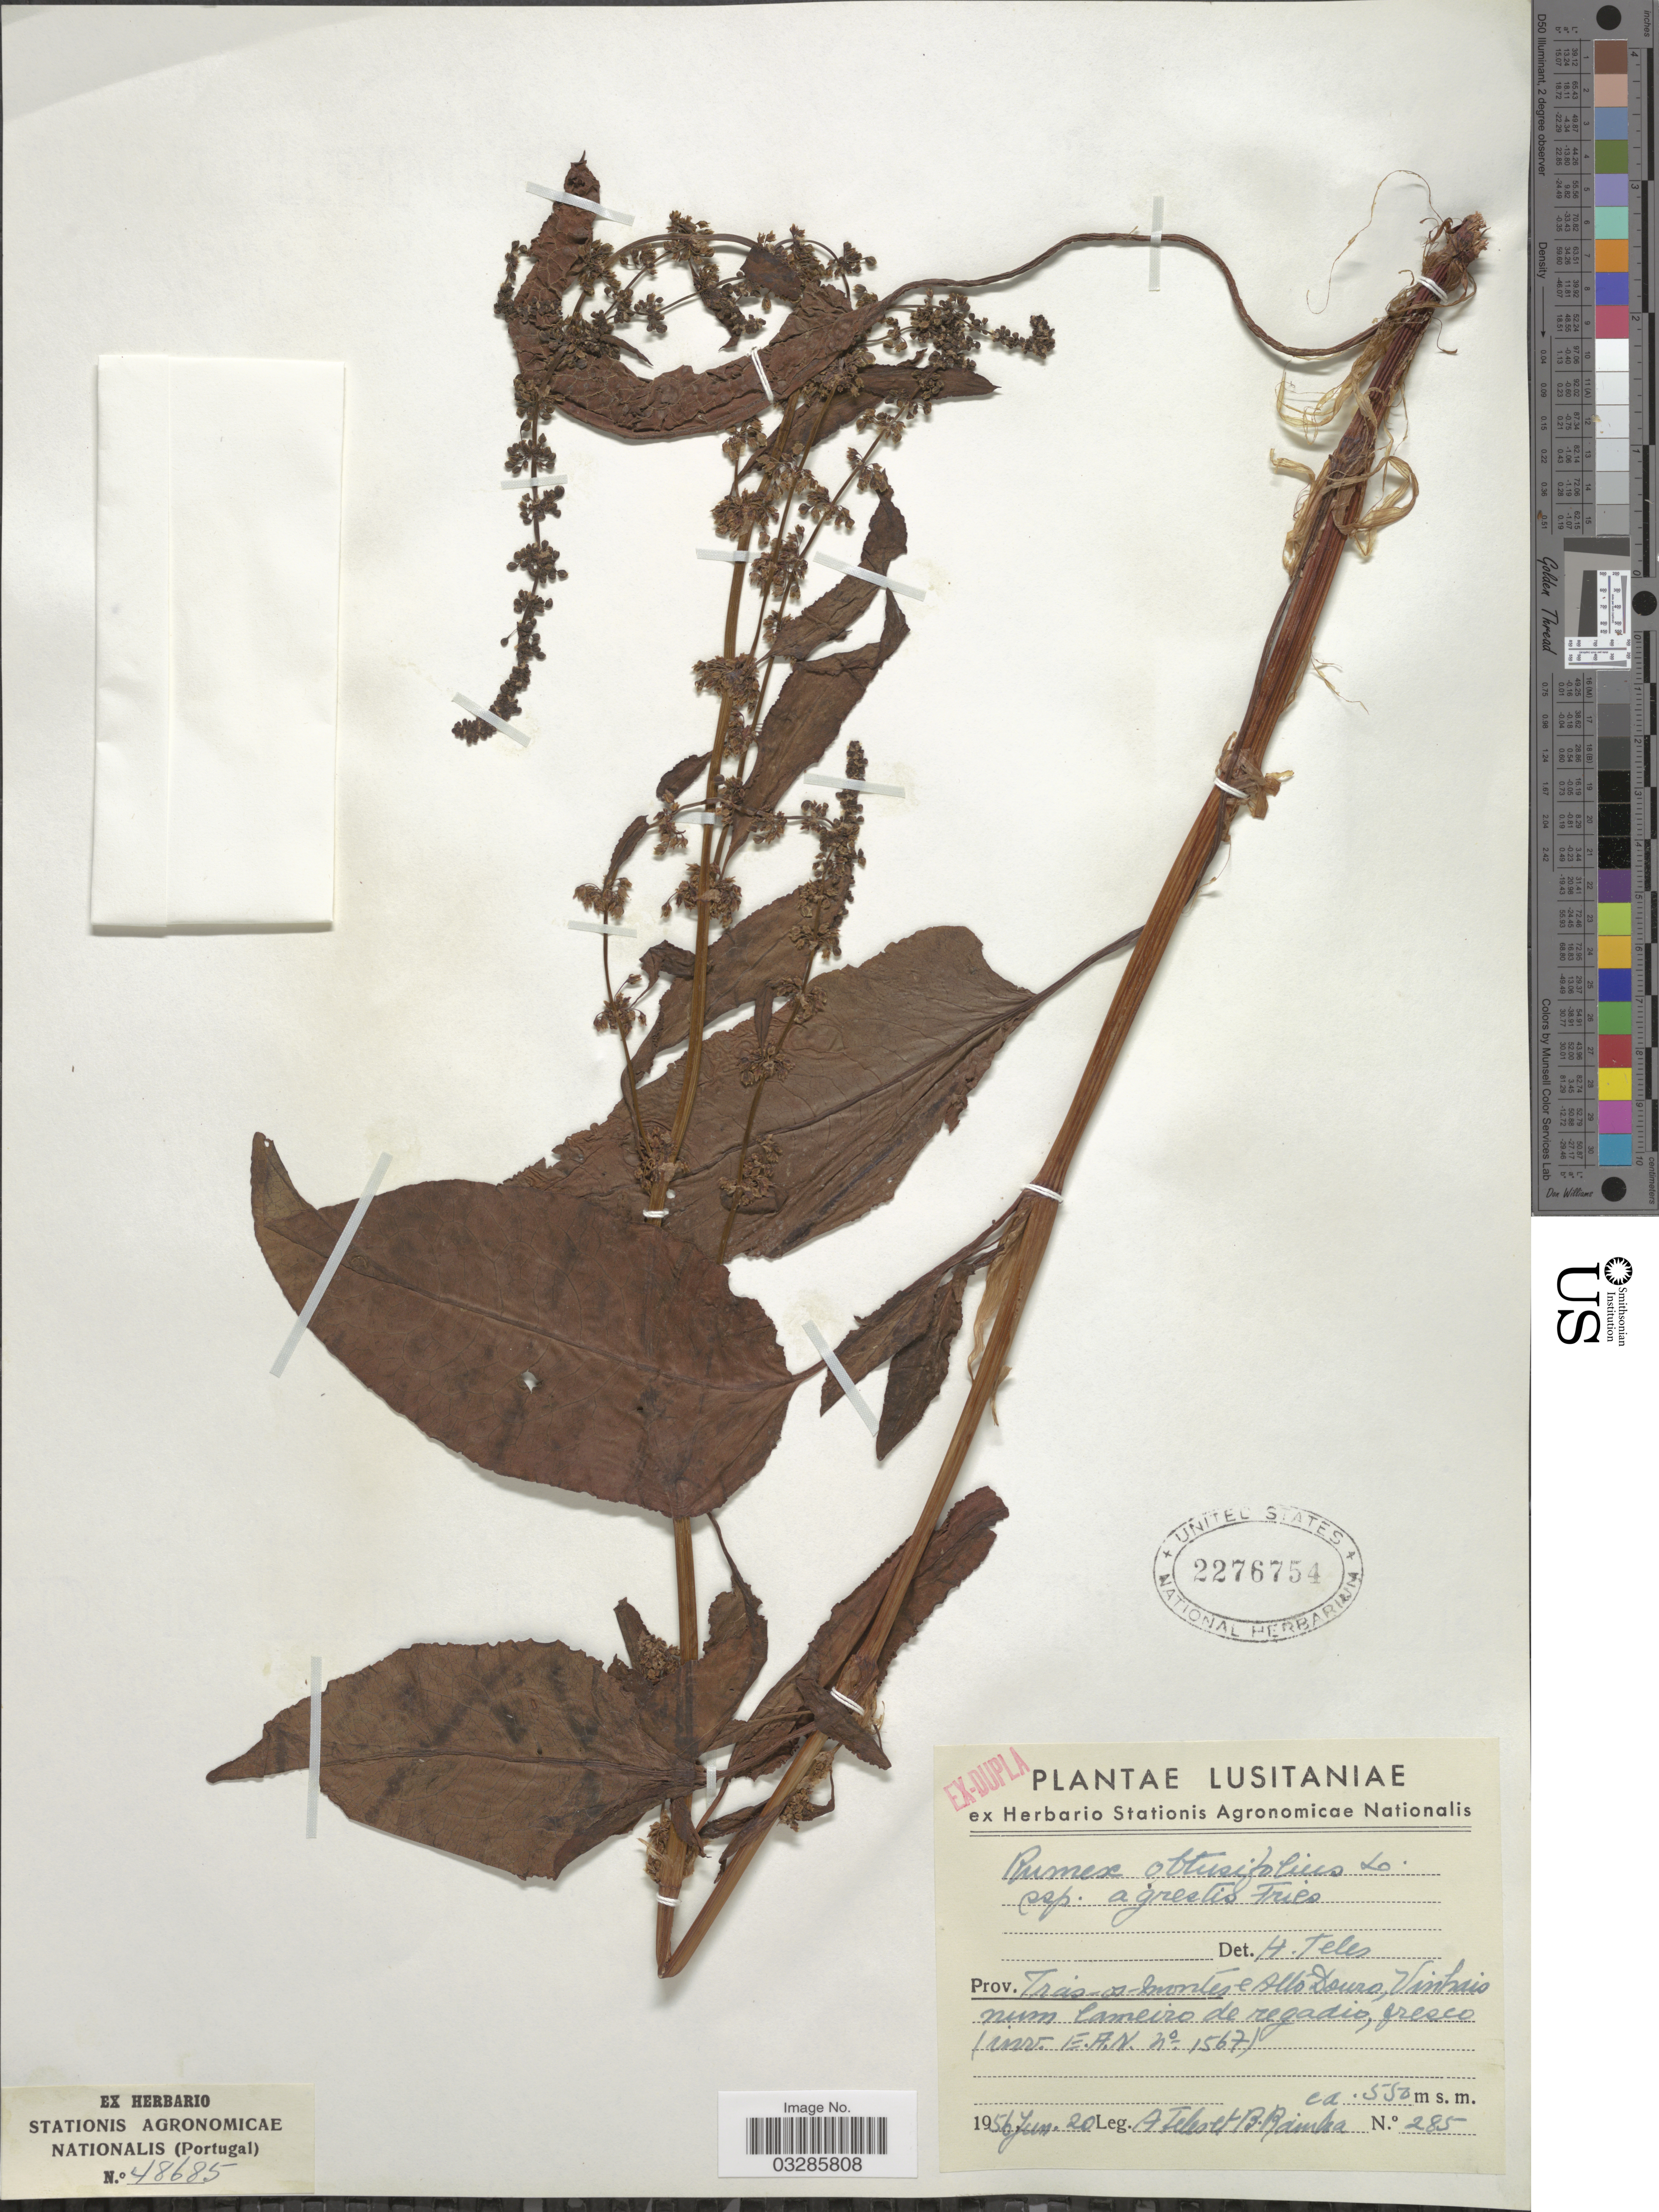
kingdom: Plantae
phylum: Tracheophyta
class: Magnoliopsida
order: Caryophyllales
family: Polygonaceae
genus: Rumex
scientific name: Rumex obtusifolius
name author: L.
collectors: A. Teles & B. Rainha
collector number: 285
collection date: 1956-06-20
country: Portugal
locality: Lusitaniae, Prov. Tras-os-montes e Alto Douro, Vinhaio num cameiro de regadio, fresco.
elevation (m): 550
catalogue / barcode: US 2276754